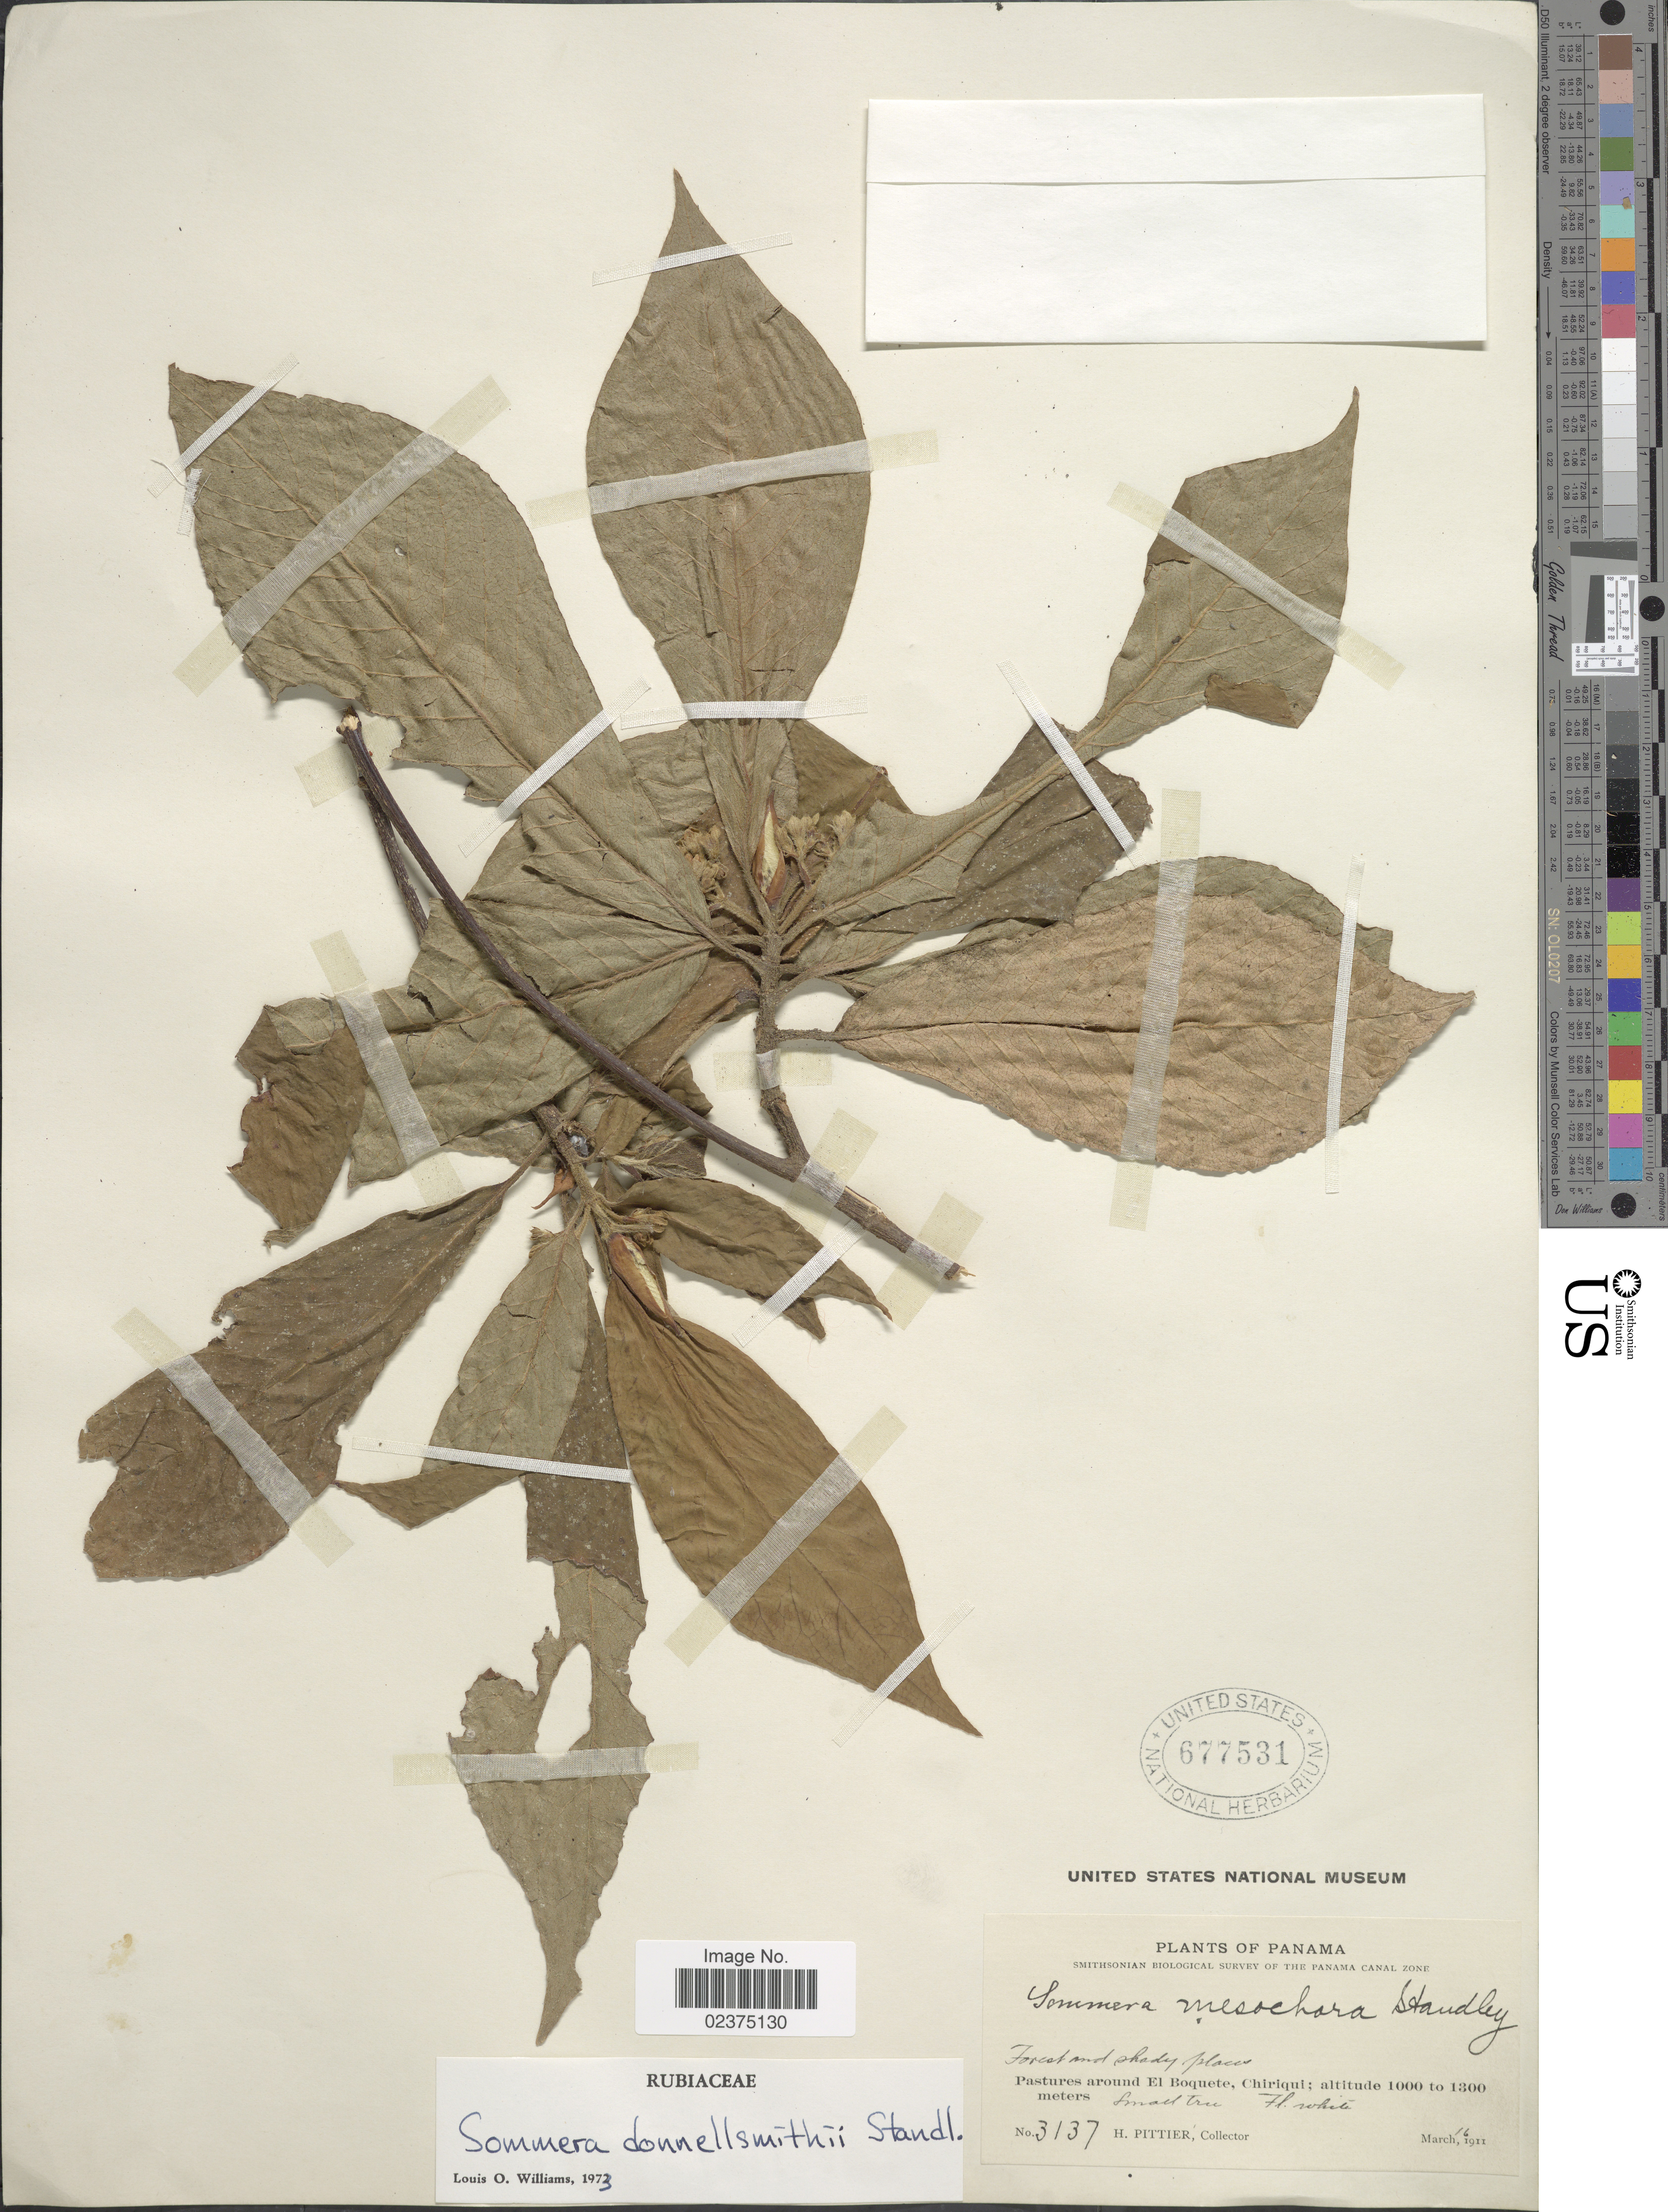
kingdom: Plantae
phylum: Tracheophyta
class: Magnoliopsida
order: Gentianales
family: Rubiaceae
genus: Sommera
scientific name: Sommera donnell-smithii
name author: Standl.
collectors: H. F. Pittier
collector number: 3137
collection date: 1911-03-16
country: Panama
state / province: Chiriqui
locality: Panama Canal Zone, pastures around El Boquete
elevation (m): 1000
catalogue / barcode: US 677531